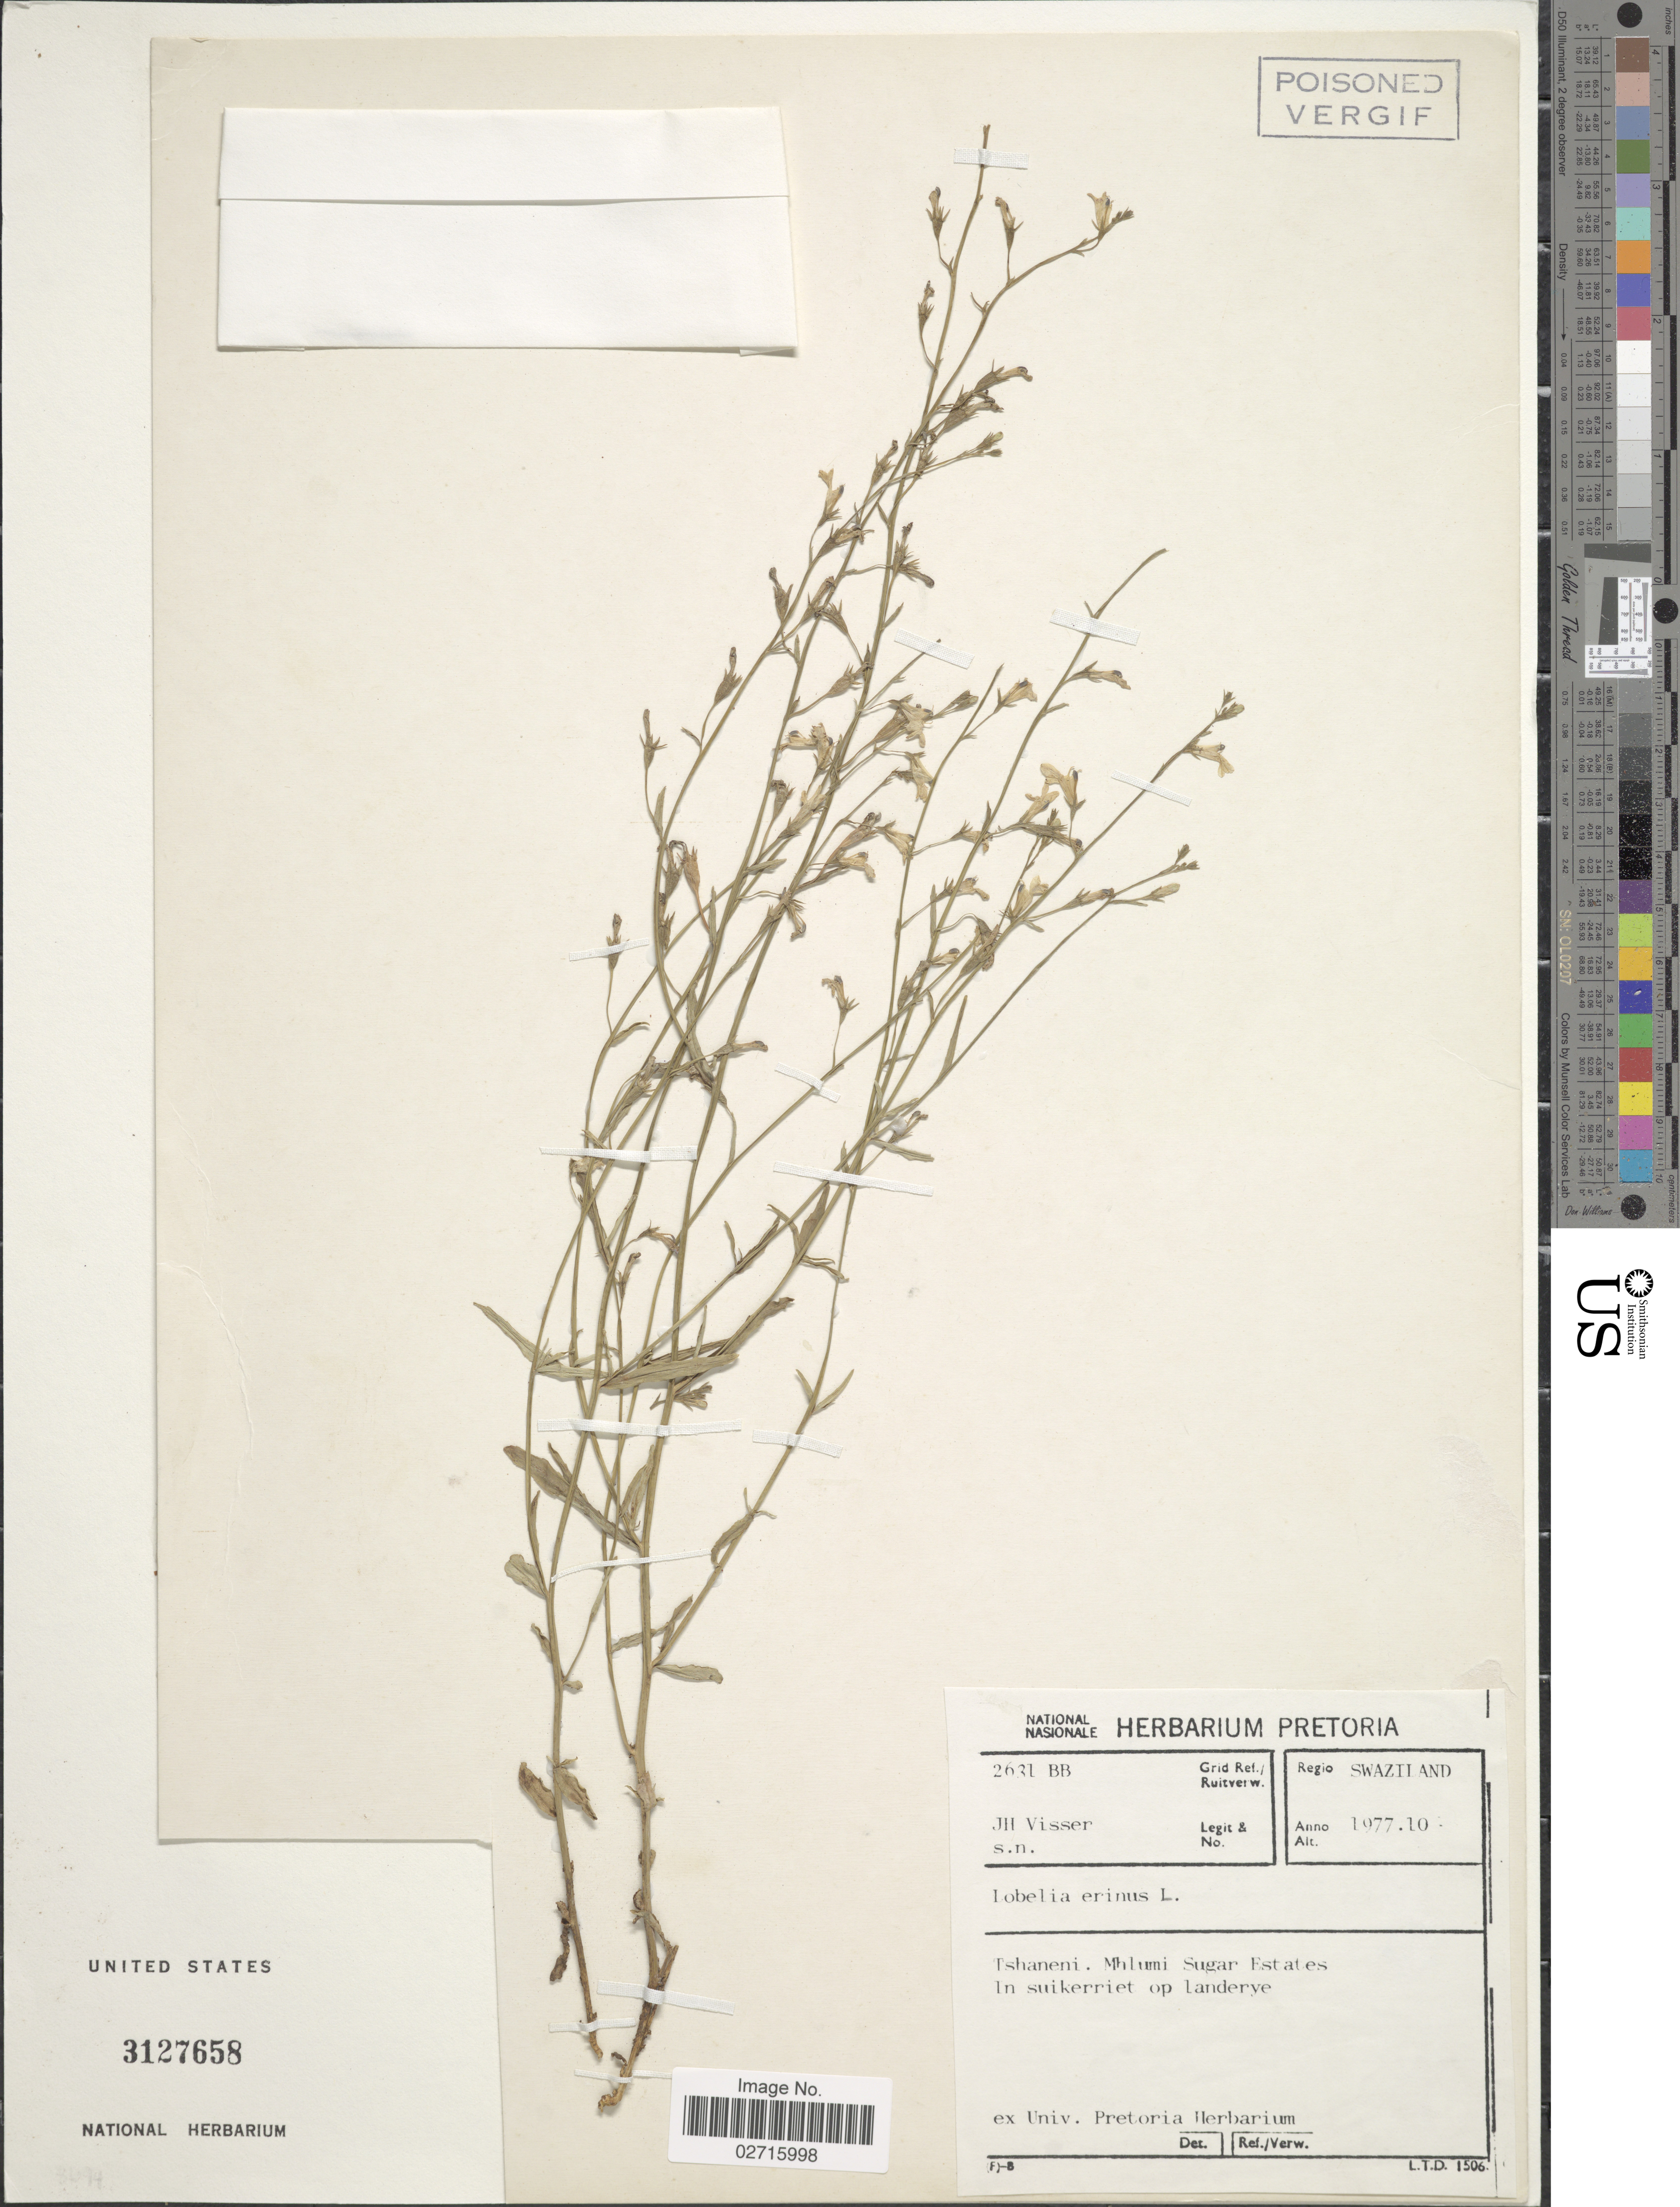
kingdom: Plantae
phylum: Tracheophyta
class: Magnoliopsida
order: Asterales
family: Campanulaceae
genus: Lobelia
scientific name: Lobelia erinus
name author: L.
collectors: J. Visser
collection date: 1977-10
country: Eswatini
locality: Tshaneni, Mhlumi Sugar Estates, in suikerriet op landerye, Grid Ref. 2631 BB.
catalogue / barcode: US 3127658